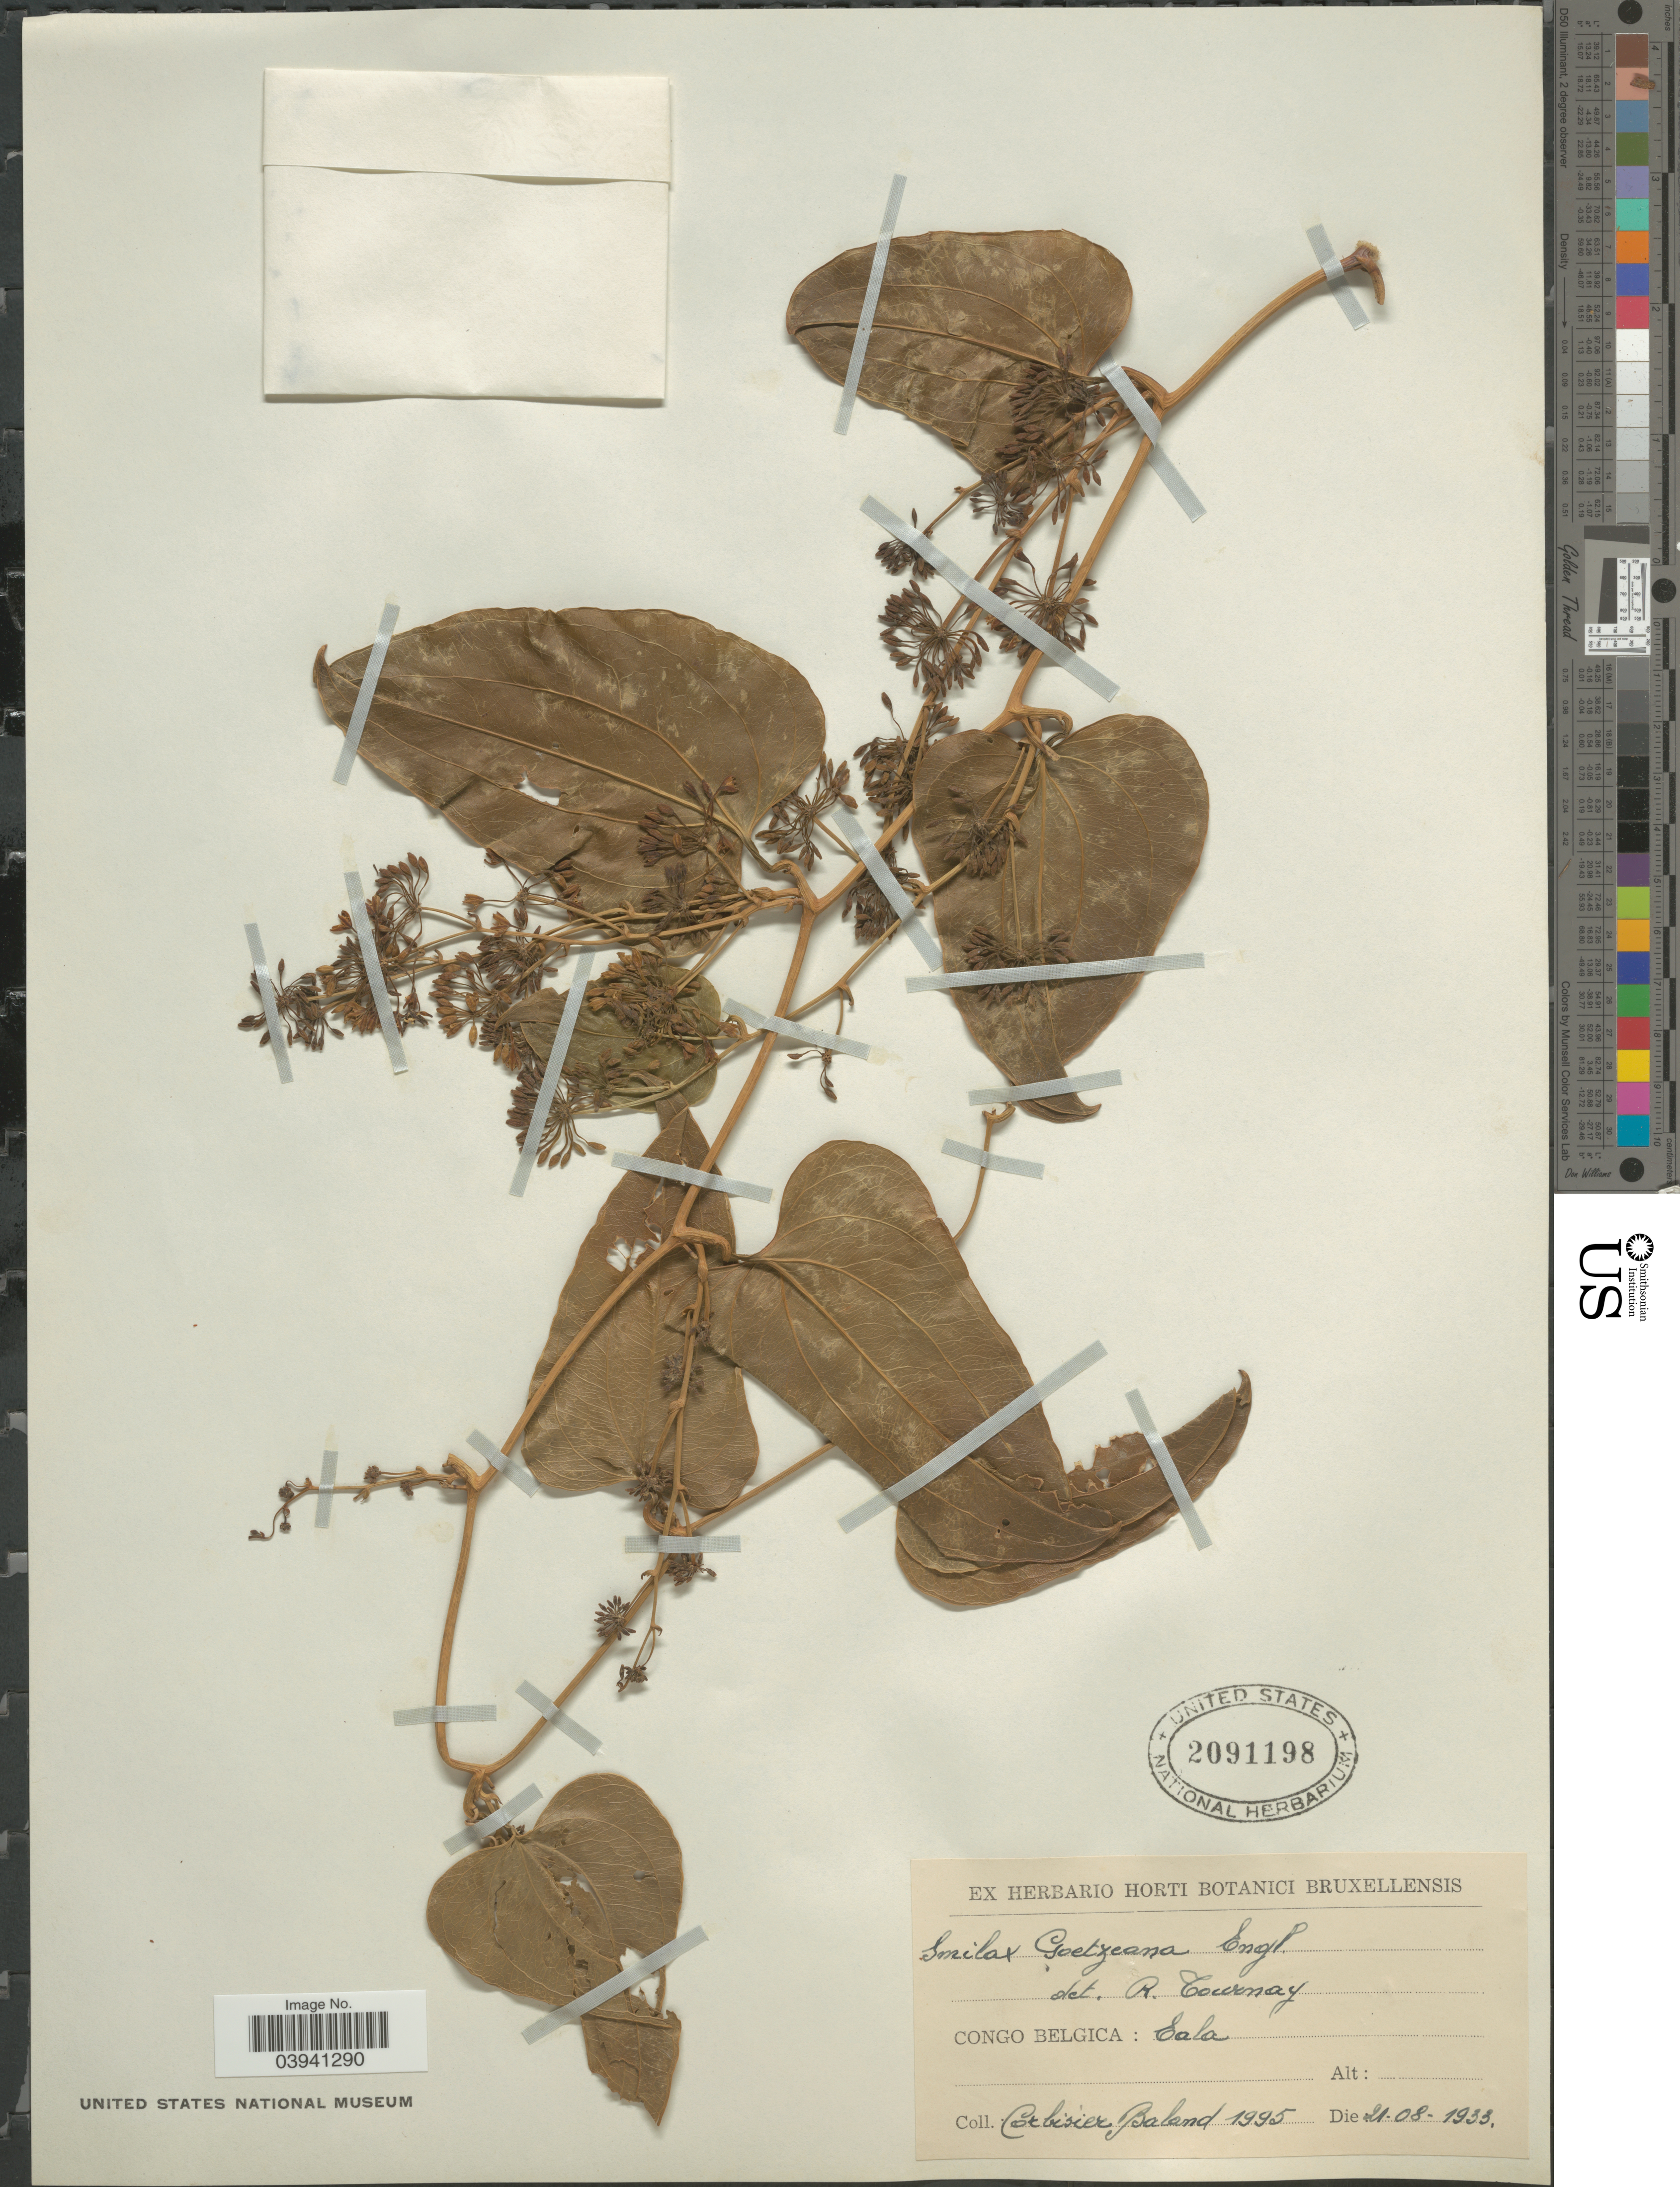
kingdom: Plantae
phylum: Tracheophyta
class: Liliopsida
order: Liliales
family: Smilacaceae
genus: Smilax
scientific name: Smilax goetzeana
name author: Engl.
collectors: C. Baland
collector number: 1995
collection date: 1933-08-21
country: Congo, Democratic Republic of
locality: Congo Belgica: Tala.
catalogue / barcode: US 2091198